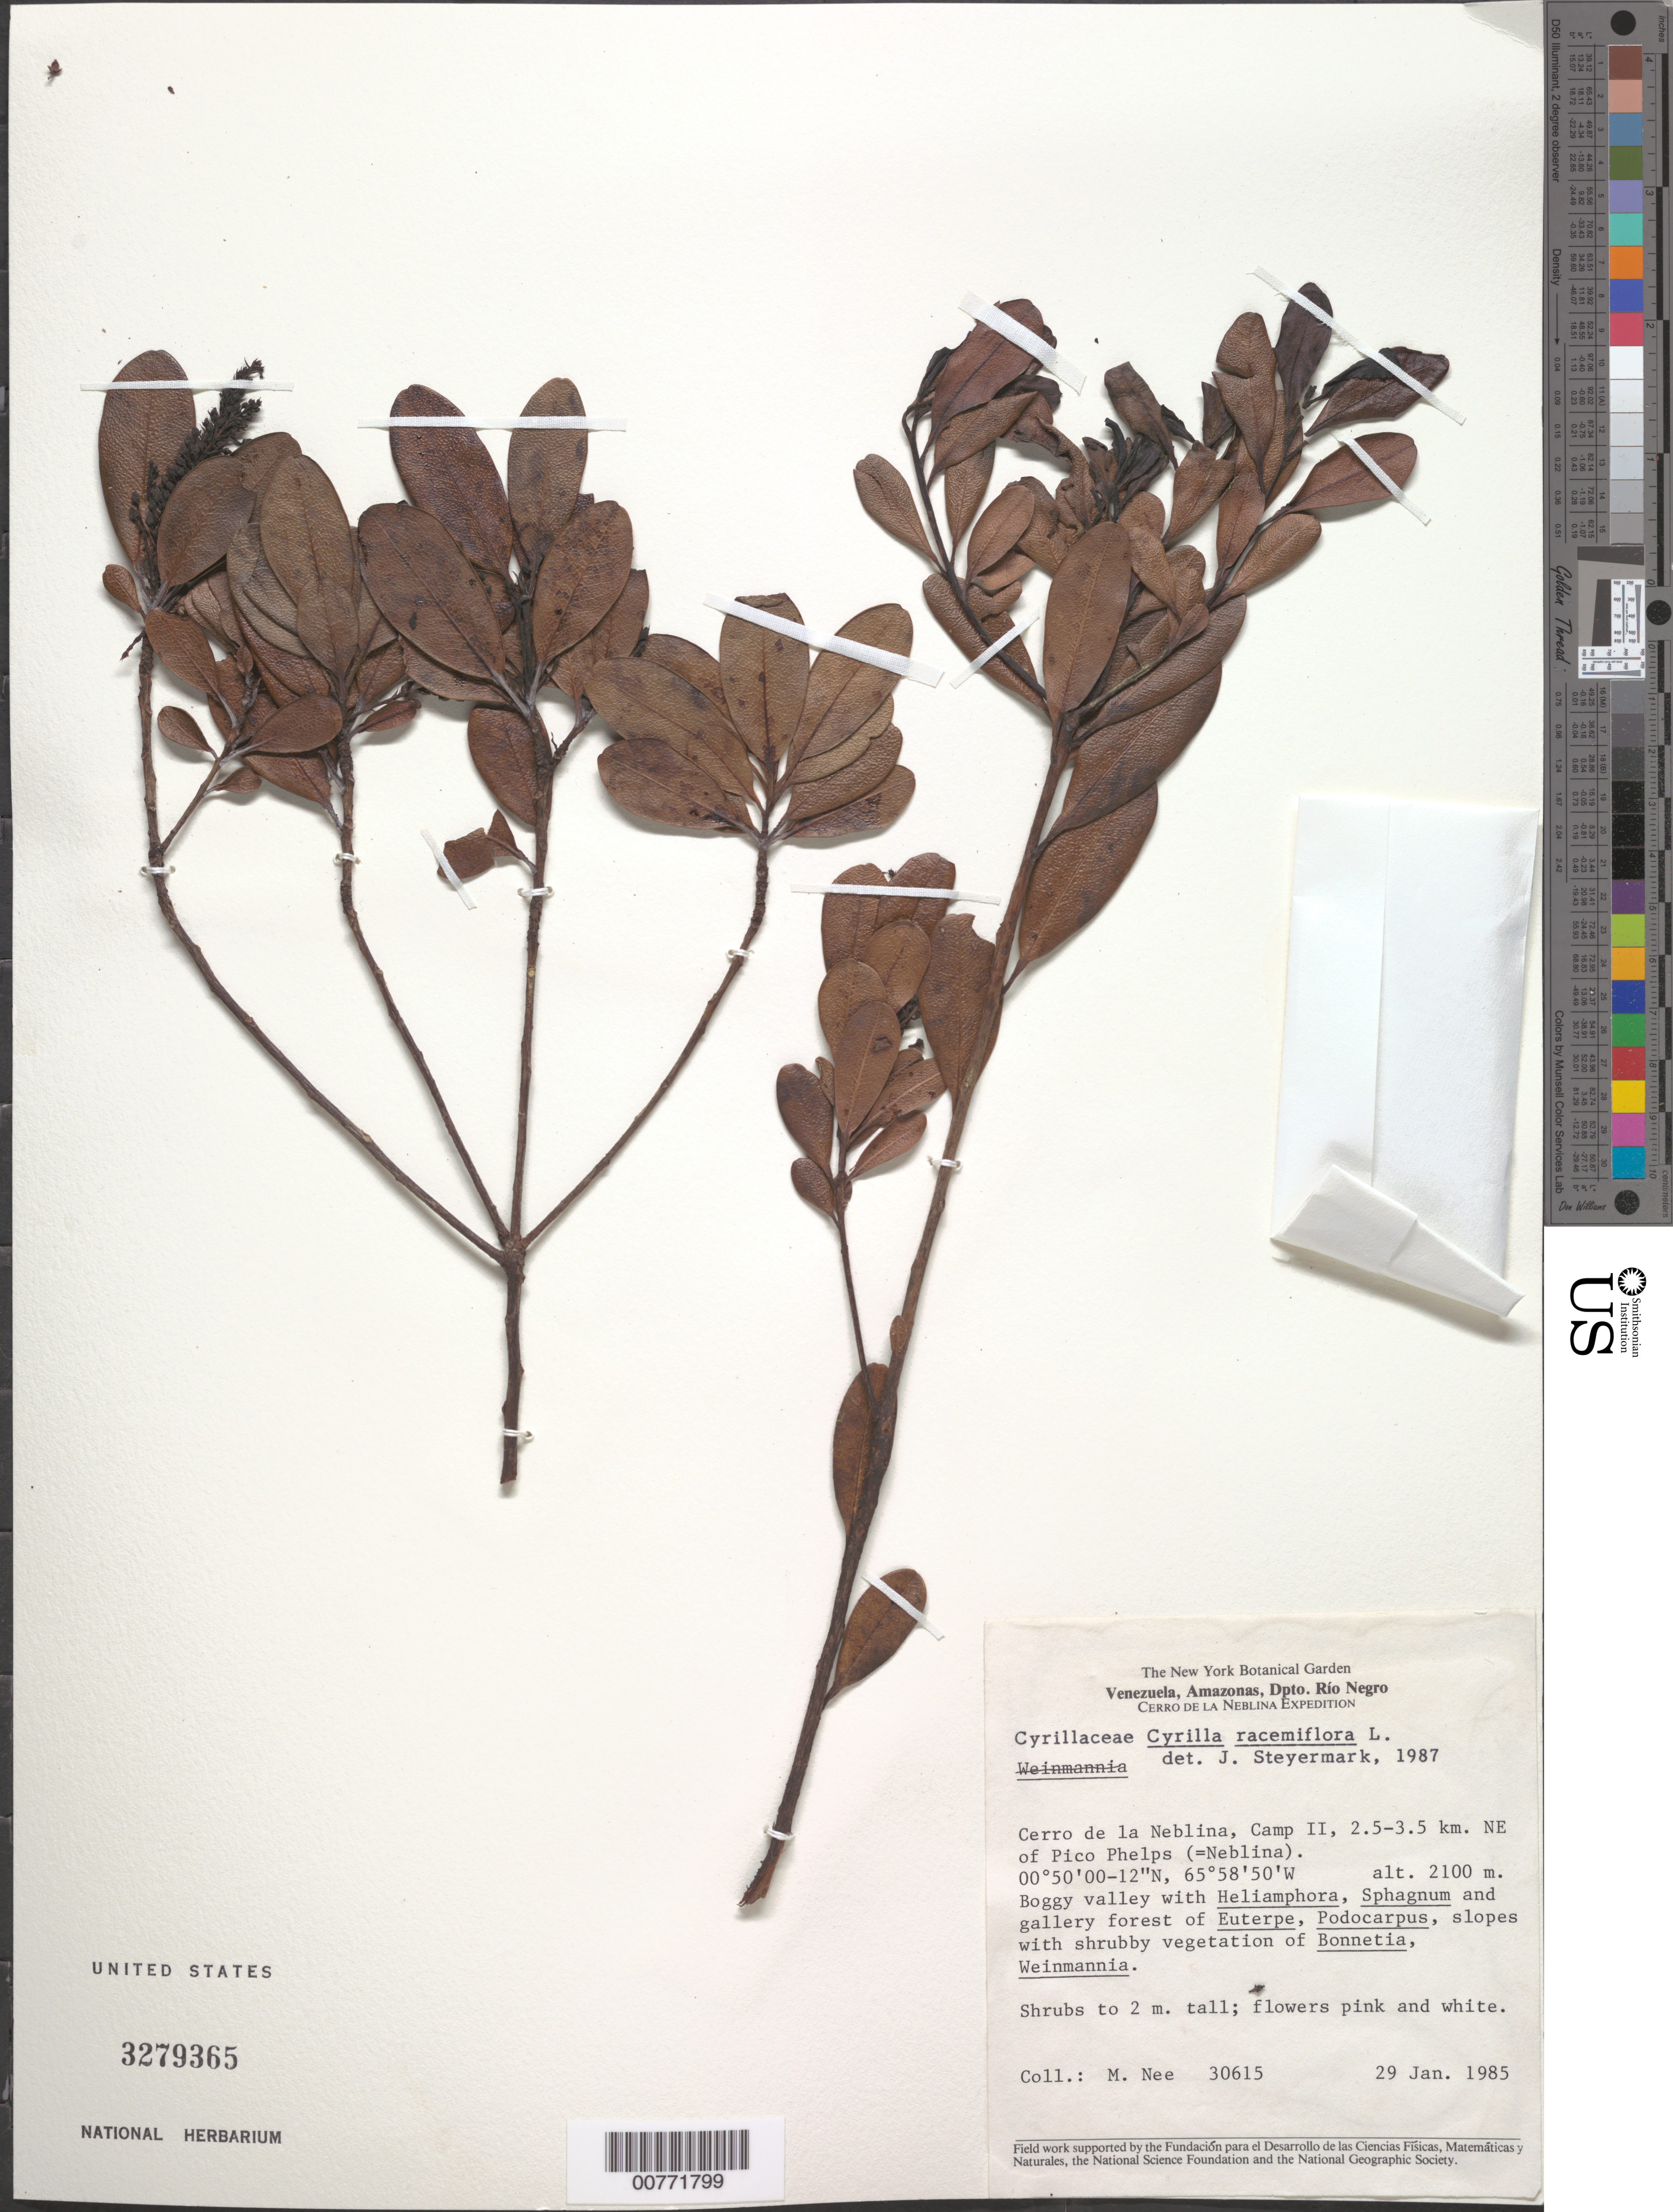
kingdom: Plantae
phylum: Tracheophyta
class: Magnoliopsida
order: Ericales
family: Cyrillaceae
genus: Cyrilla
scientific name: Cyrilla racemiflora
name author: L.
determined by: Steyermark, Julian A., (VEN)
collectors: M. Nee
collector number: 30615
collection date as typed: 29-Jan-85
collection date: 1985-01-29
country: Venezuela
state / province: Amazonas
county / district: Río Negro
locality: Cerro de la Neblina, Camp II, 2.5-3.5 km NE Pico Phelps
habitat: Boggy valley with Heliamphora, Sphagnum and gallery forest of Euterpe, Podocarpus, slopes with shrubby vegetation of Bonnetia, Weinmannia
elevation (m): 2100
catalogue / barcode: US 3279365